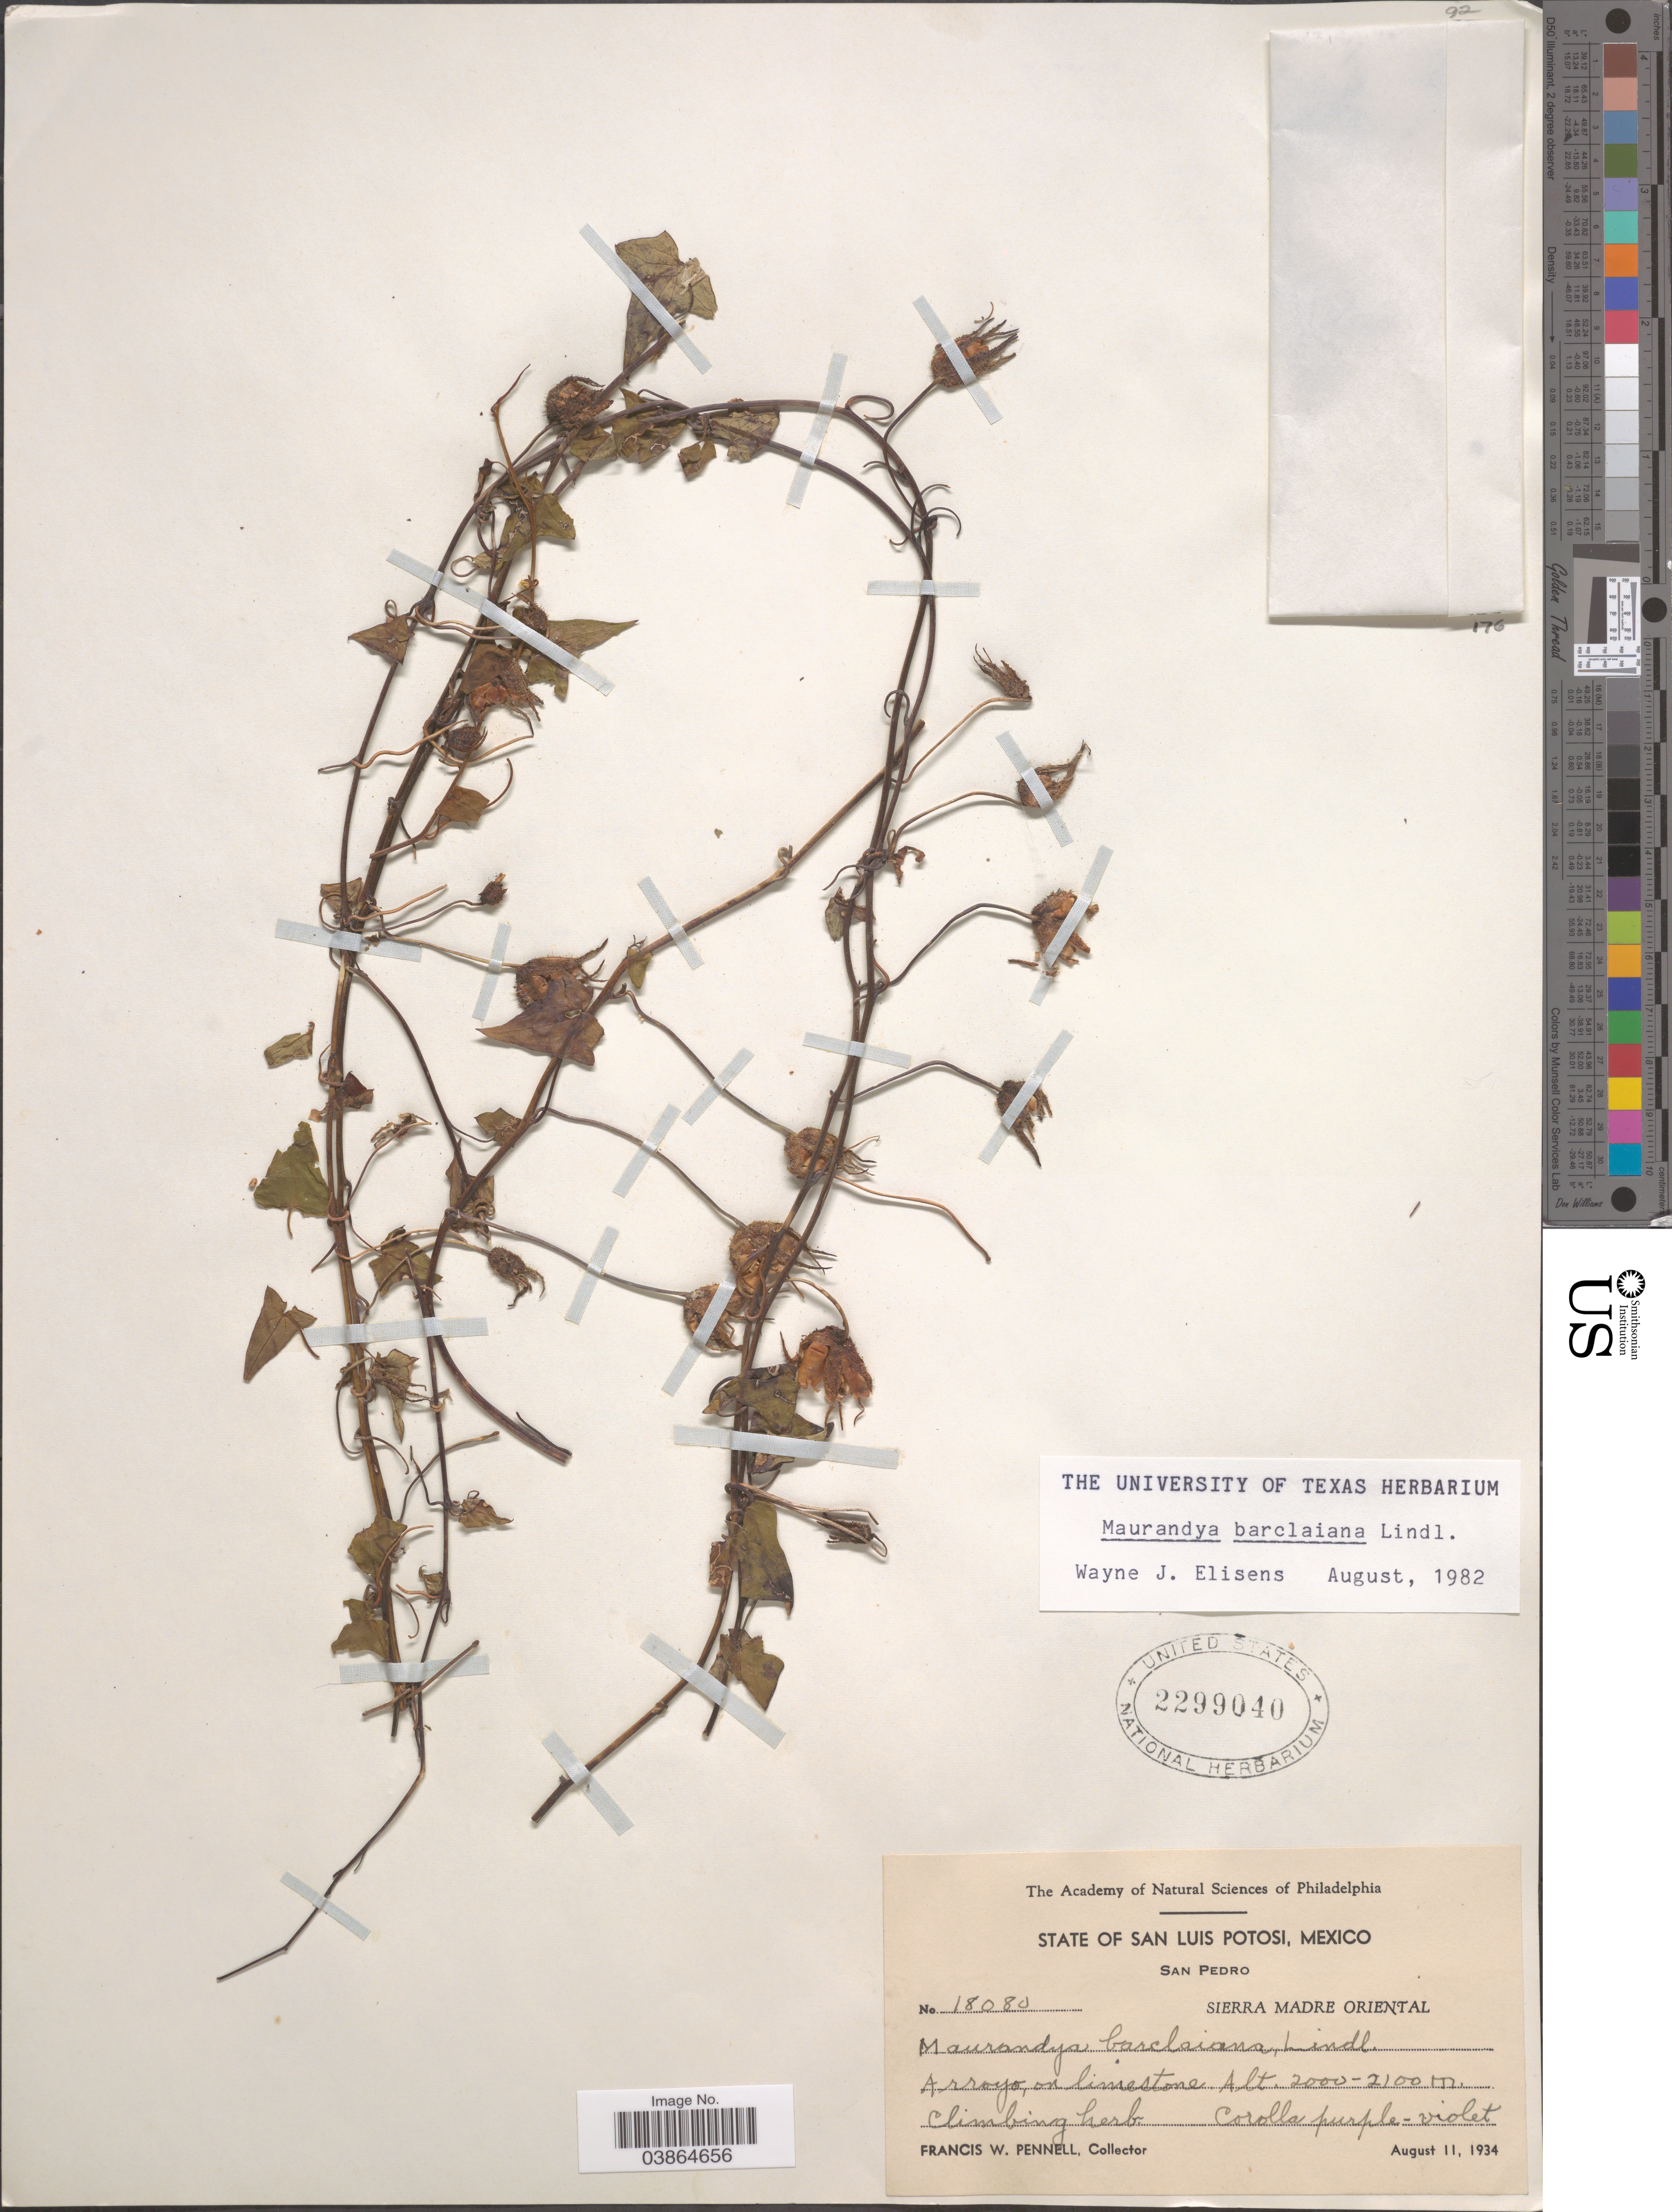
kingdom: Plantae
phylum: Tracheophyta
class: Magnoliopsida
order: Lamiales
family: Plantaginaceae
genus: Maurandya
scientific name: Maurandya barclayana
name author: Lindl.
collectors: F. W. Pennell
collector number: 18080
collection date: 1934-08-11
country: Mexico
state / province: San Luis Potosí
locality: San Pedro. Sierra Madre Oriental.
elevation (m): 2000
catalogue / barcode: US 2299040